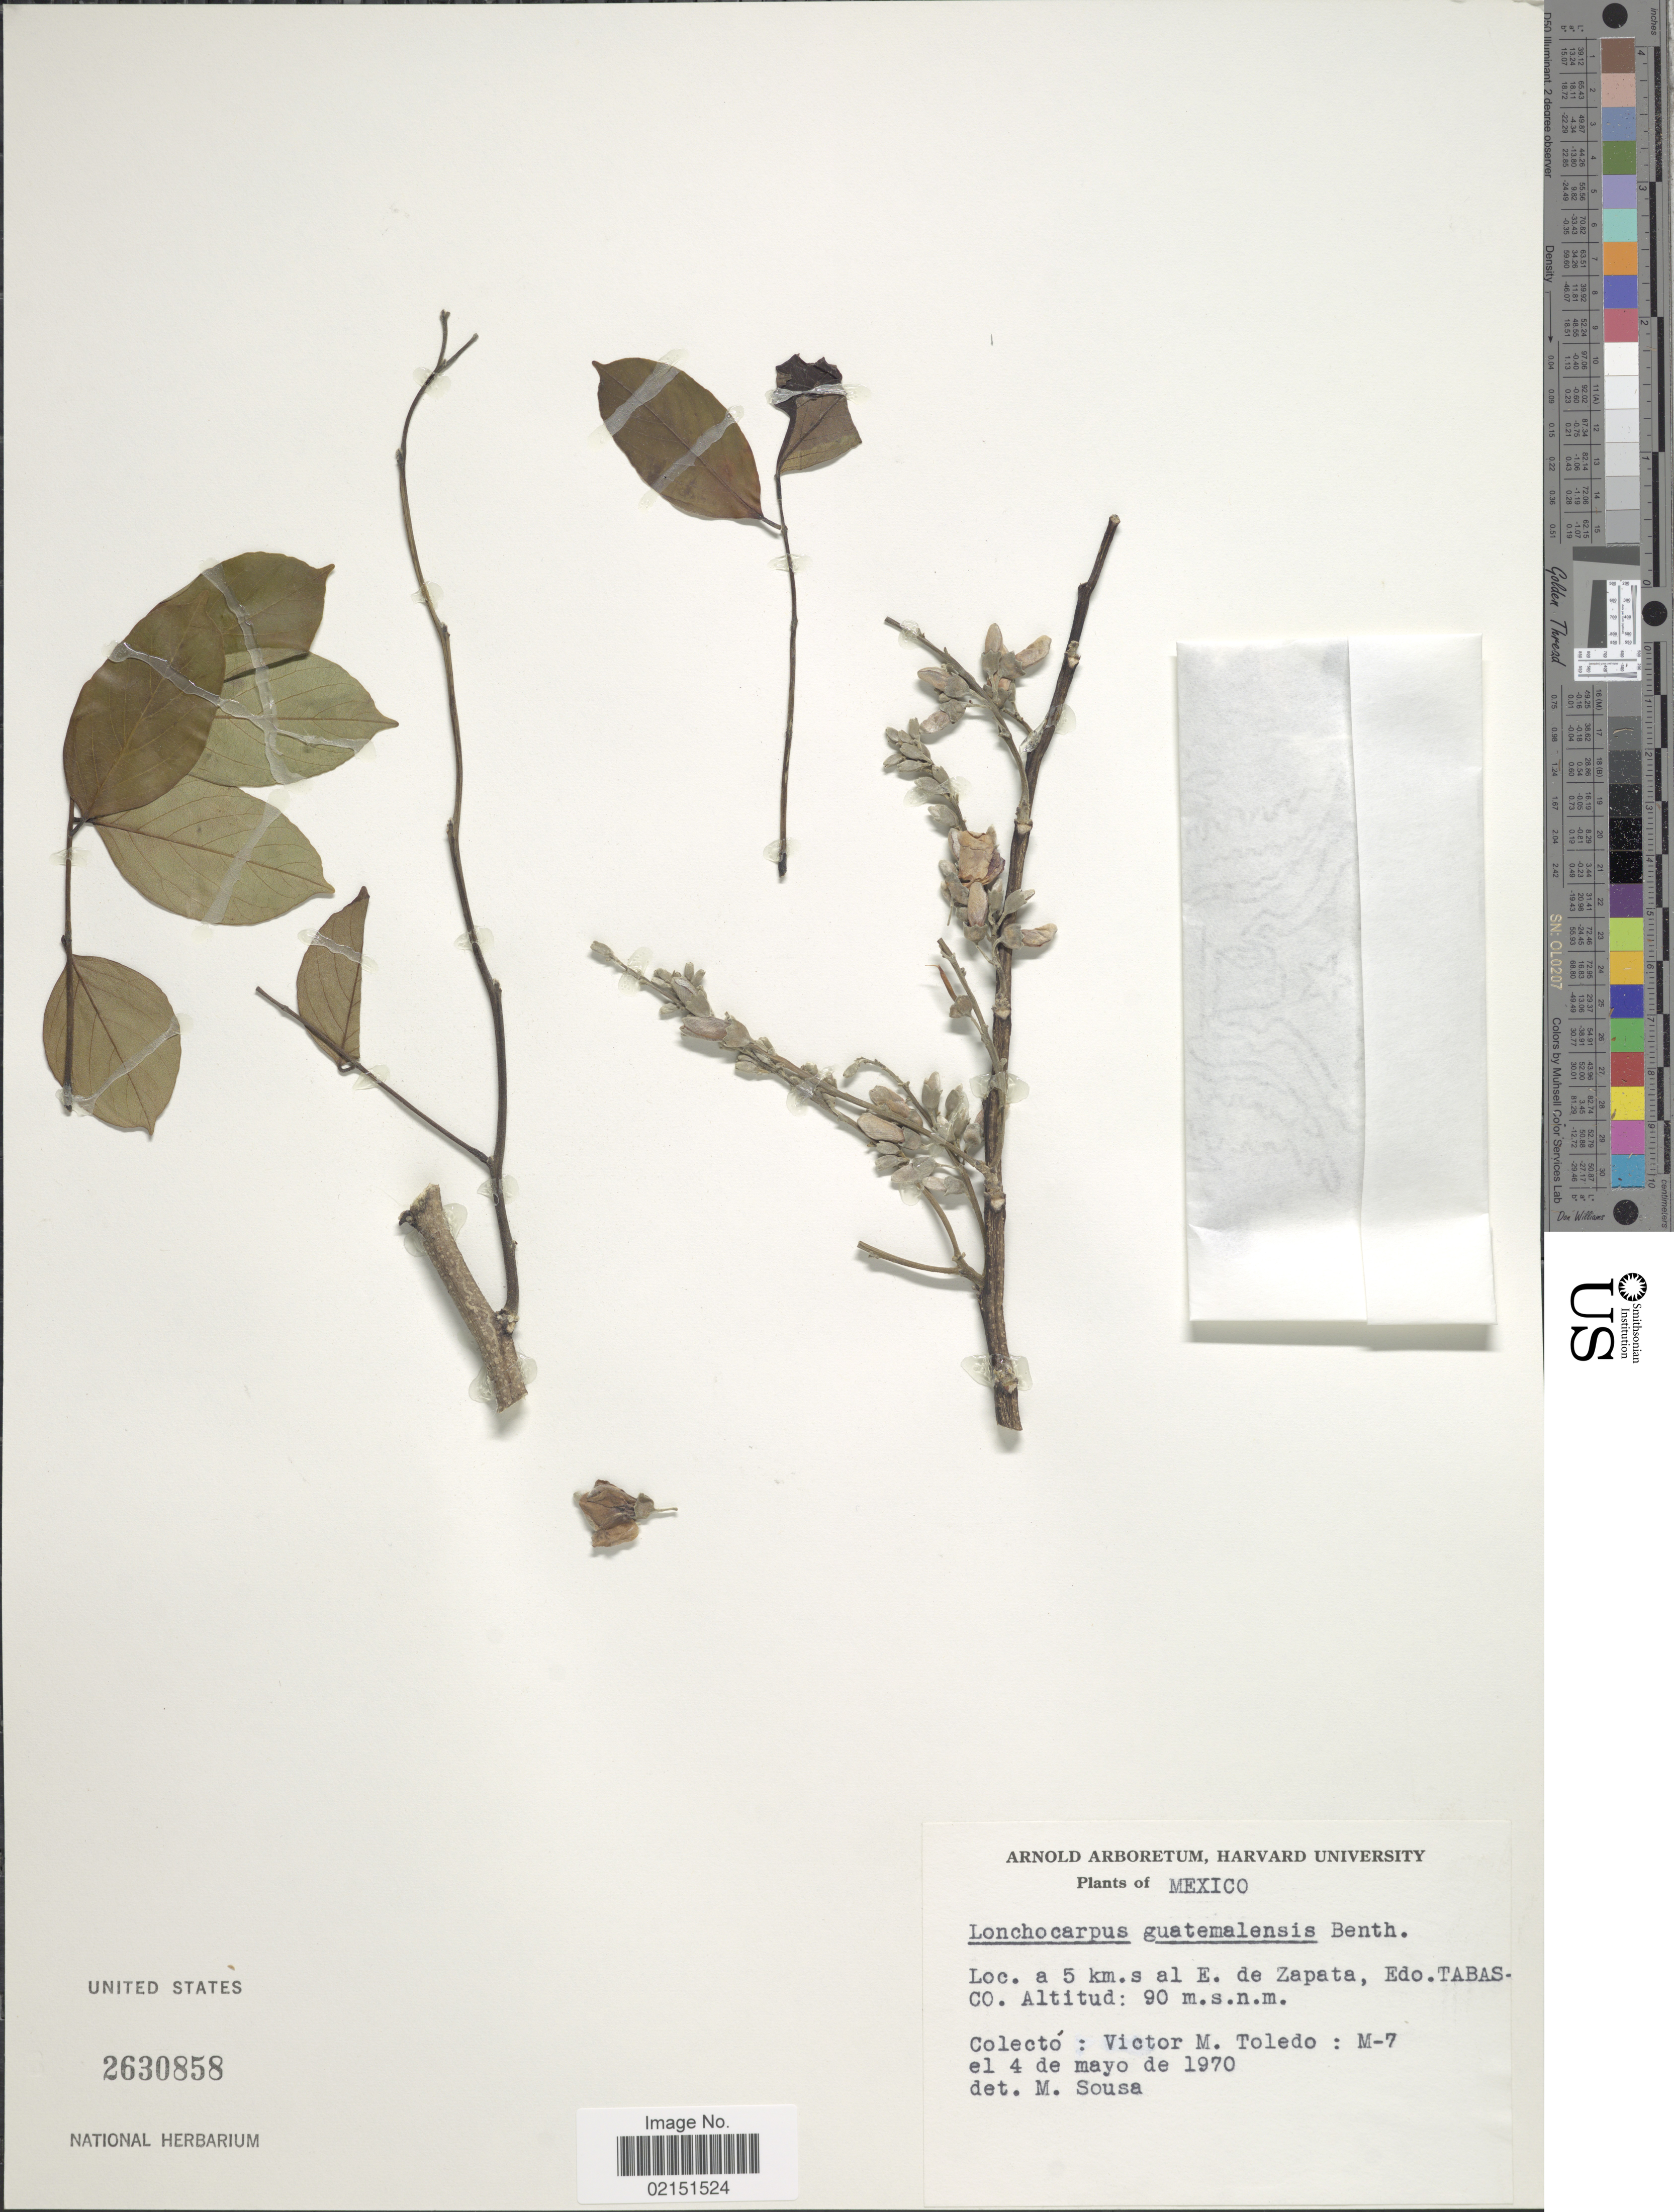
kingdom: Plantae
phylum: Tracheophyta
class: Magnoliopsida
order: Fabales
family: Fabaceae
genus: Lonchocarpus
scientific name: Lonchocarpus guatemalensis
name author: Benth.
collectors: V. M. Toledo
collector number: M-7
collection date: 1970-05-04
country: Mexico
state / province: Tabasco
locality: A 5 km. s al E. de Zapata, Edo. Tabasco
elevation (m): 90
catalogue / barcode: US 2630858